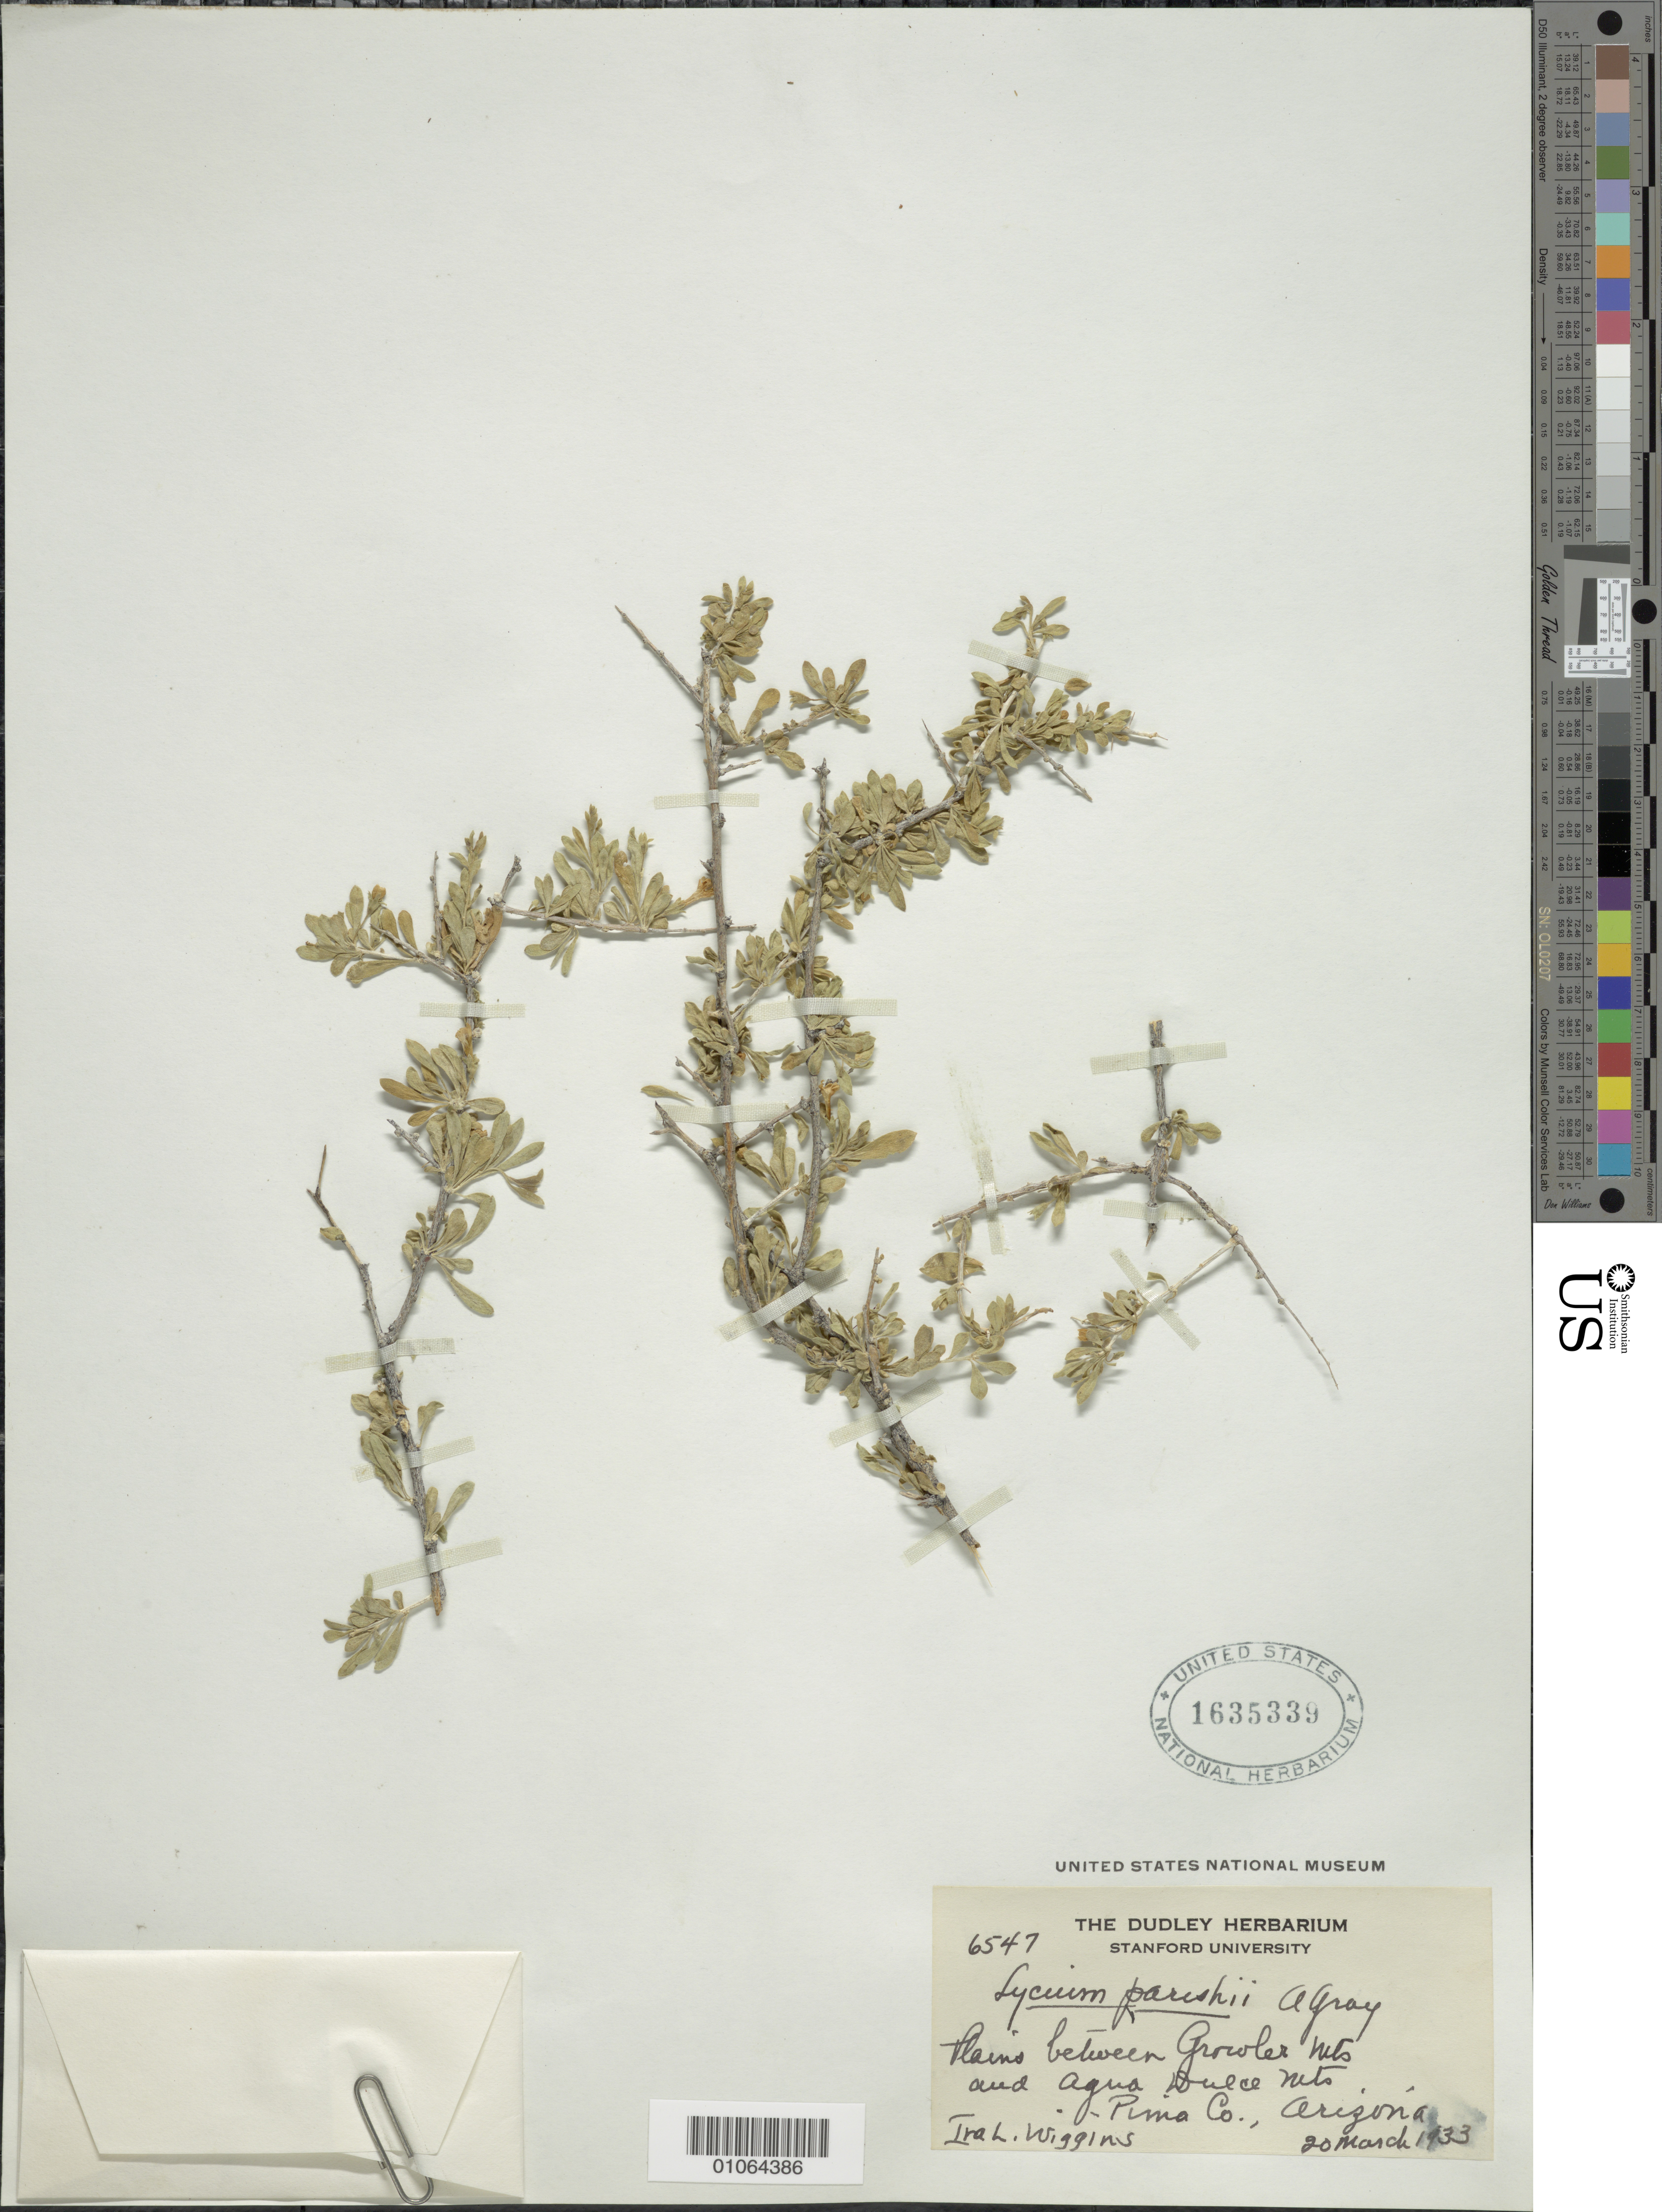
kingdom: Plantae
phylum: Tracheophyta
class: Magnoliopsida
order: Solanales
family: Solanaceae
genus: Lycium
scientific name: Lycium parishii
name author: A. Gray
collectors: I. L. Wiggins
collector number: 6547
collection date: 1933-03-20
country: United States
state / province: Arizona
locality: Plains between Growler Mts. and Agua Dulce Mts. Pima Co.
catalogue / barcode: US 1635339